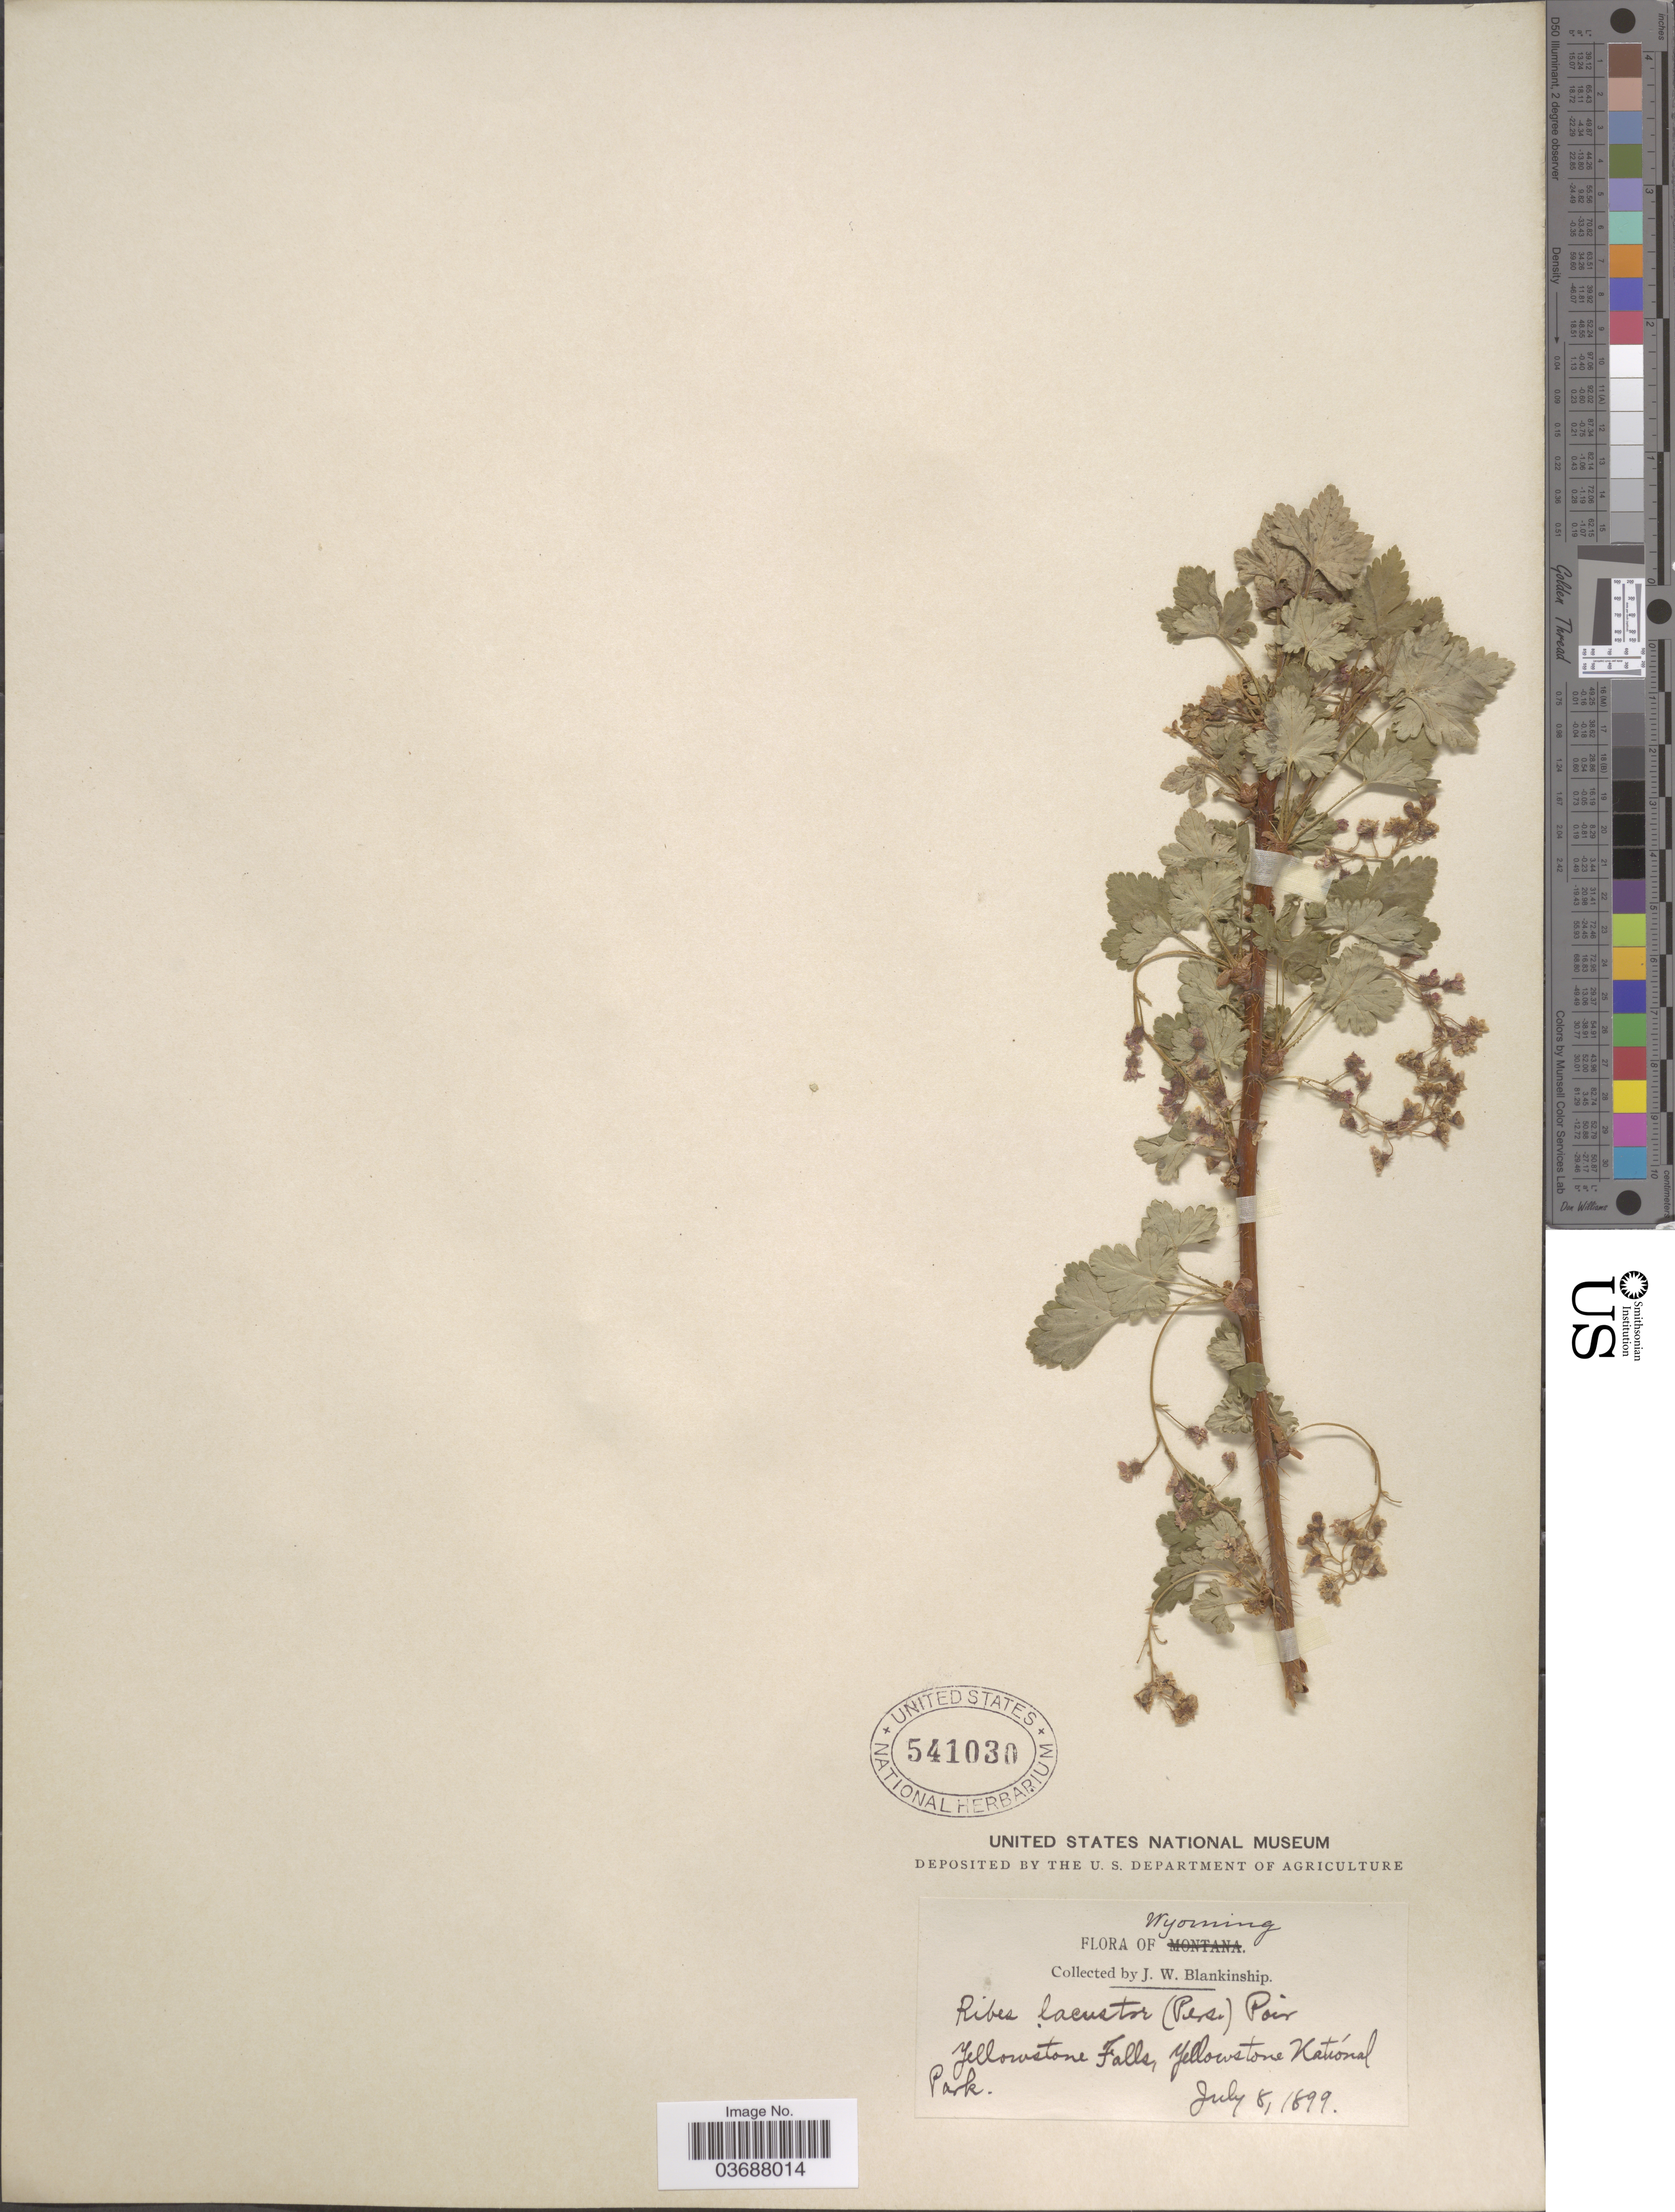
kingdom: Plantae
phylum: Tracheophyta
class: Magnoliopsida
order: Saxifragales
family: Grossulariaceae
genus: Ribes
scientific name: Ribes lacustre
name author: (Pers.) Poir.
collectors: J. W. Blankinship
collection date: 1899-07-08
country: United States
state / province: Wyoming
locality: Yellowstone Falls, Yellowstone National Park.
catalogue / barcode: US 541030